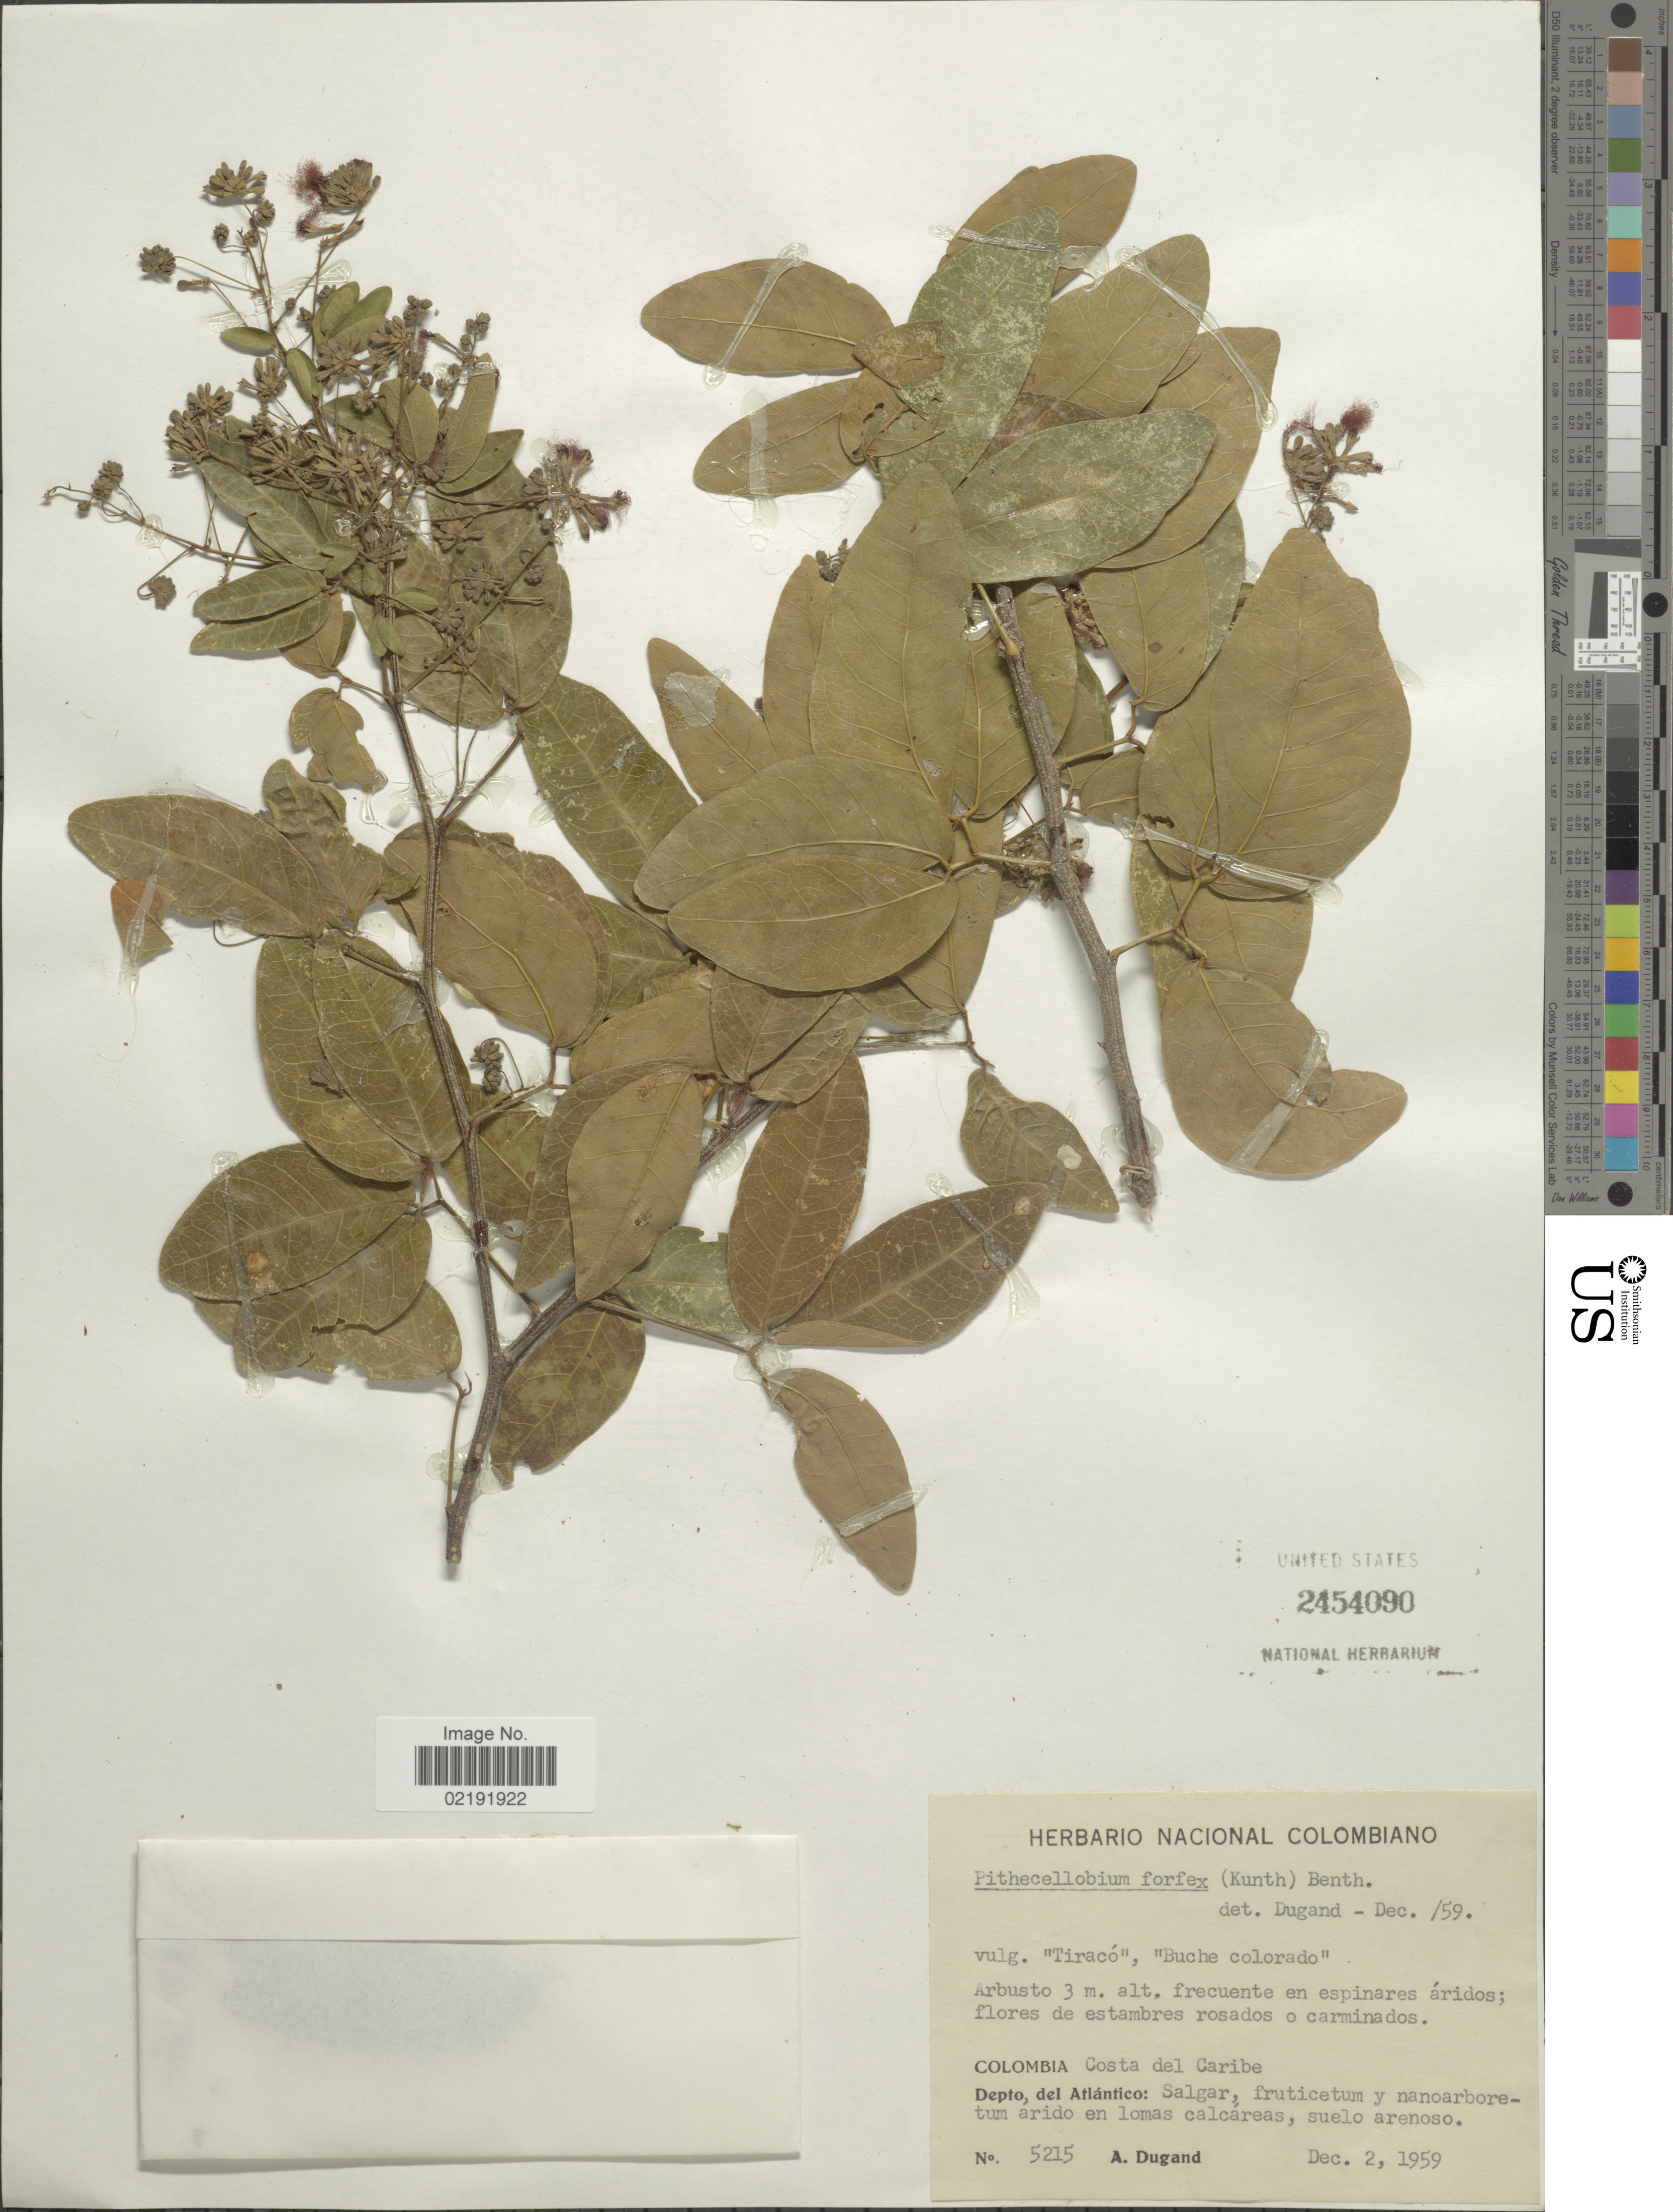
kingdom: Plantae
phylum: Tracheophyta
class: Magnoliopsida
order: Fabales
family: Fabaceae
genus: Pithecellobium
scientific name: Pithecellobium roseum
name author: (Vahl) Barneby & J.W. Grimes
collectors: A. Dugand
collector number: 5215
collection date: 1959-12-02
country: Colombia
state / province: Atlántico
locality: Colombia. Costa del Caribe. Depto. del Atlántico: Salgar, fruticetum y nanoarboretum aribo en lomas calcáreas, suelo arenoso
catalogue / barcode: US 2454090